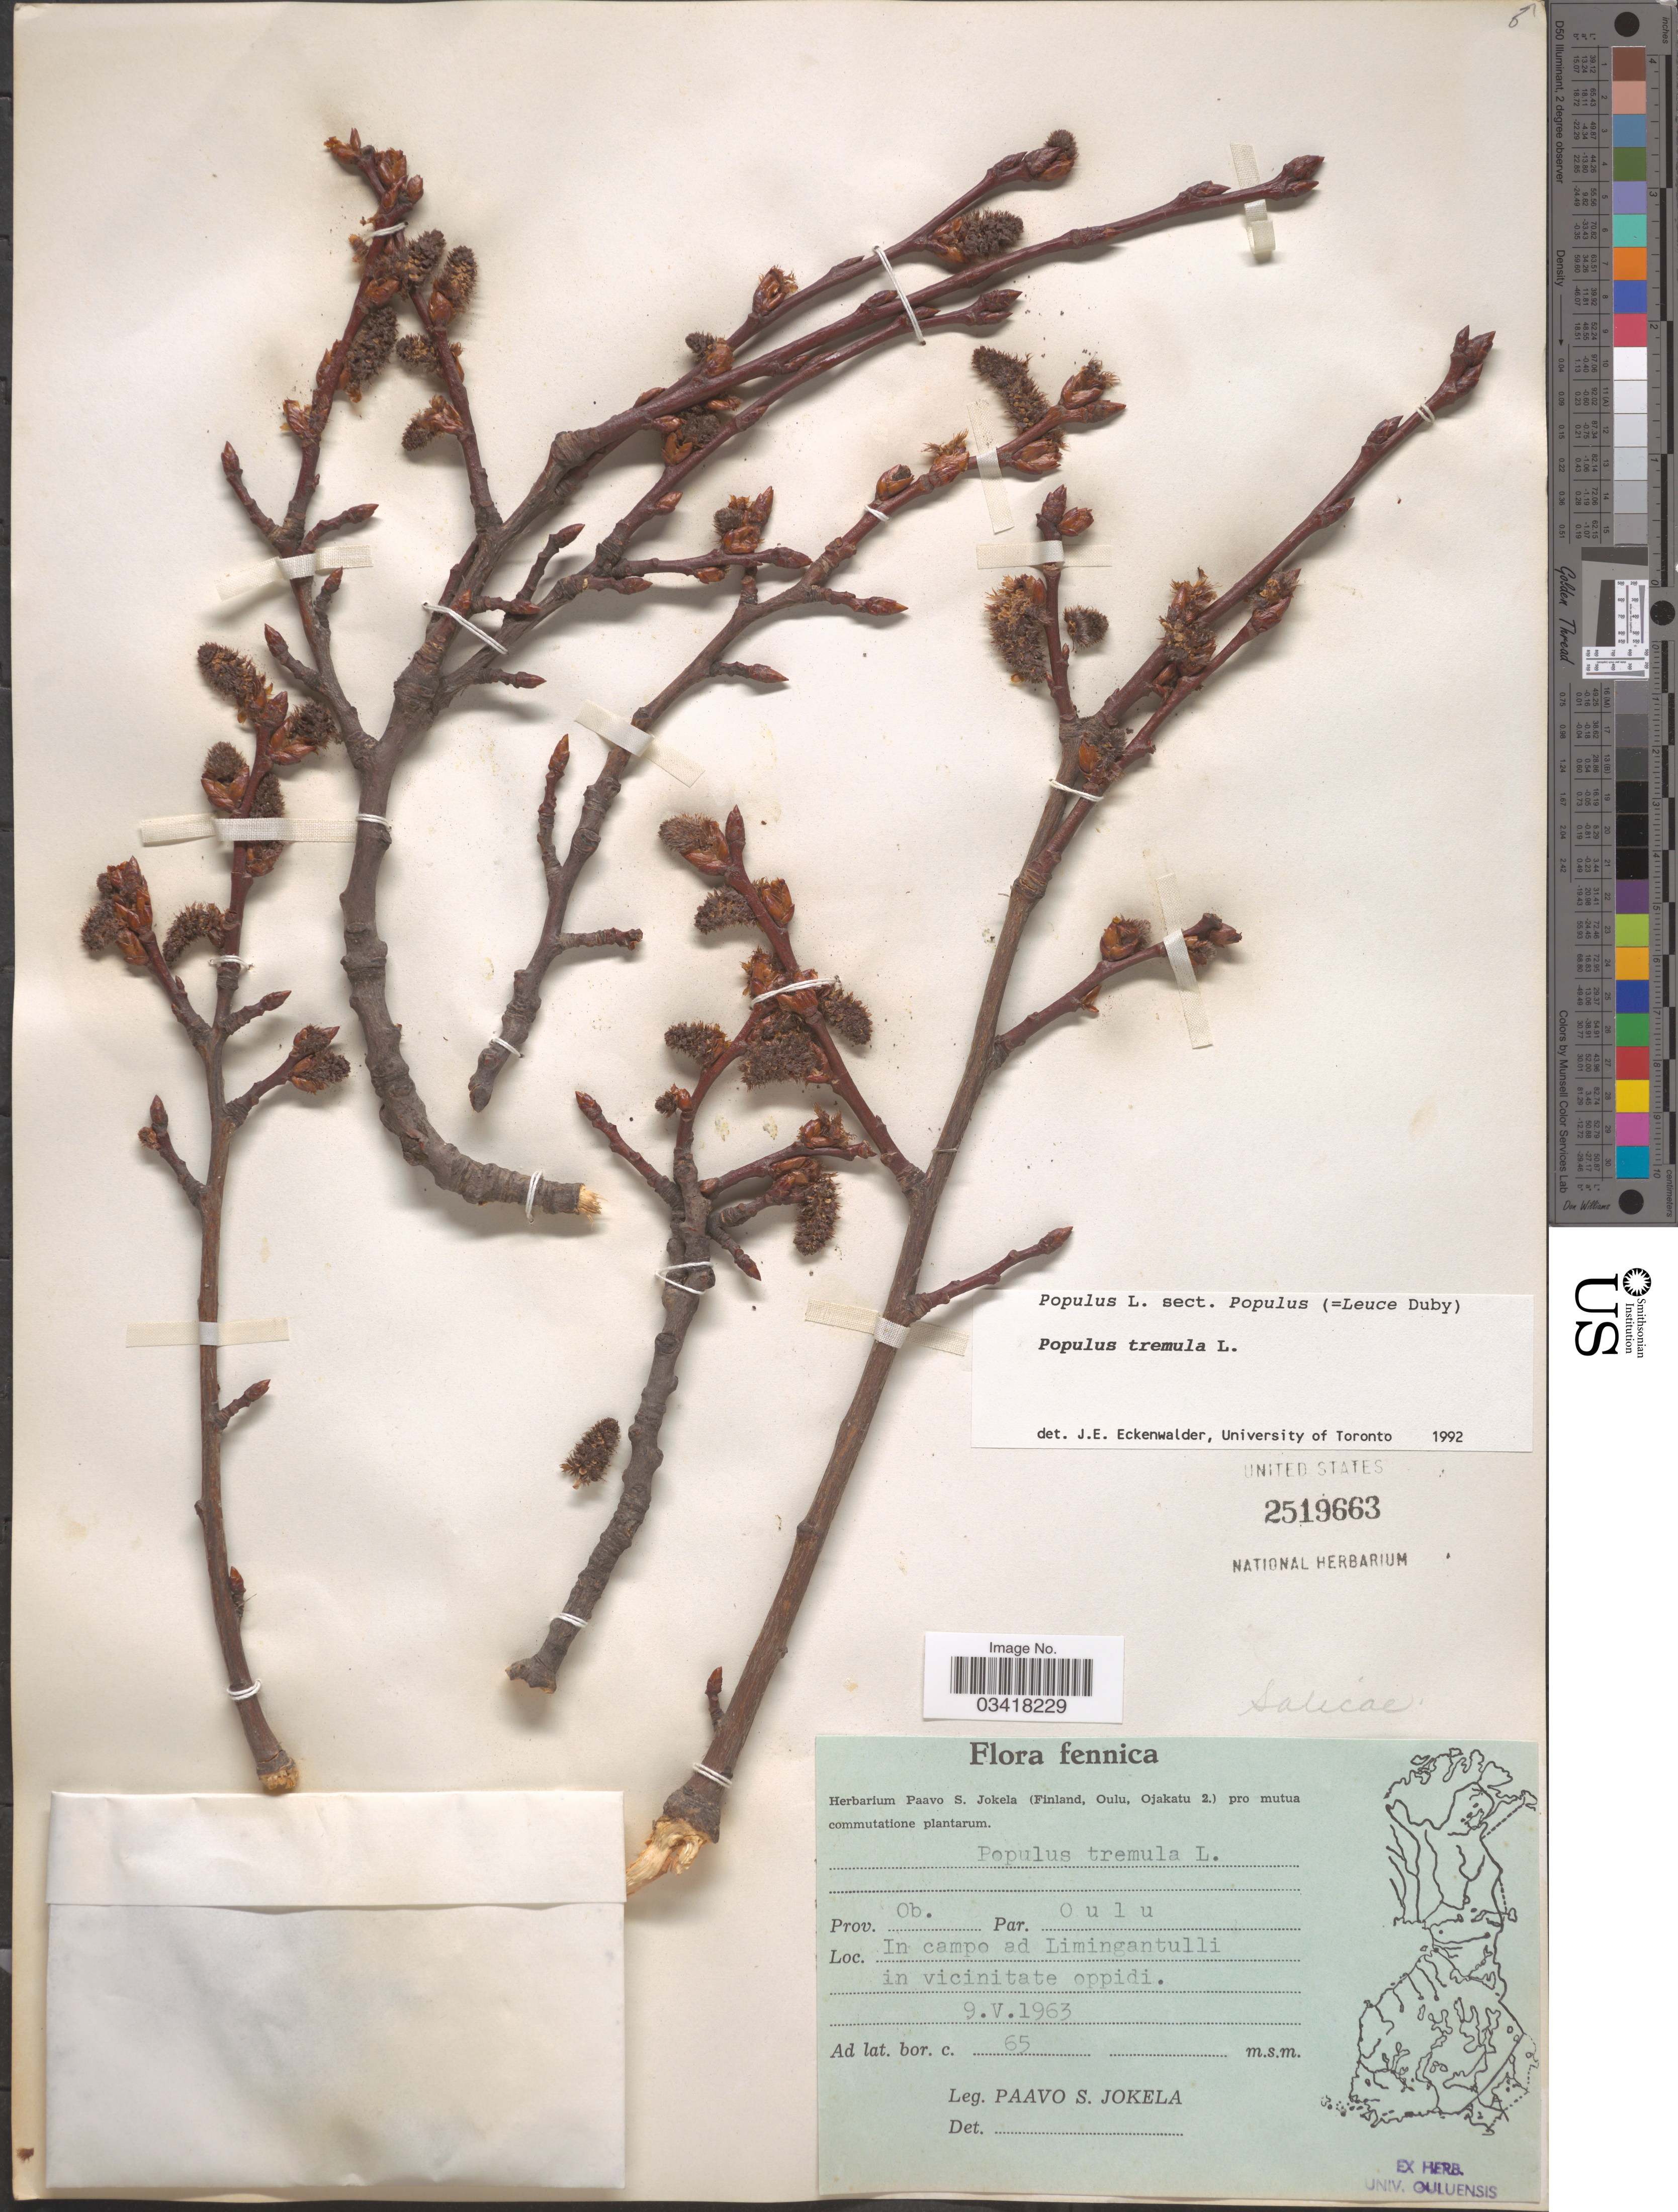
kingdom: Plantae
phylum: Tracheophyta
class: Magnoliopsida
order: Malpighiales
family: Salicaceae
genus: Populus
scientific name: Populus tremula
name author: L.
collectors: P. Jokela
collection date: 1963-05-09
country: Finland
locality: Prov. Ob. Par. Oulu. In campo ad Limingantulli.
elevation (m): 65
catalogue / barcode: US 2519663